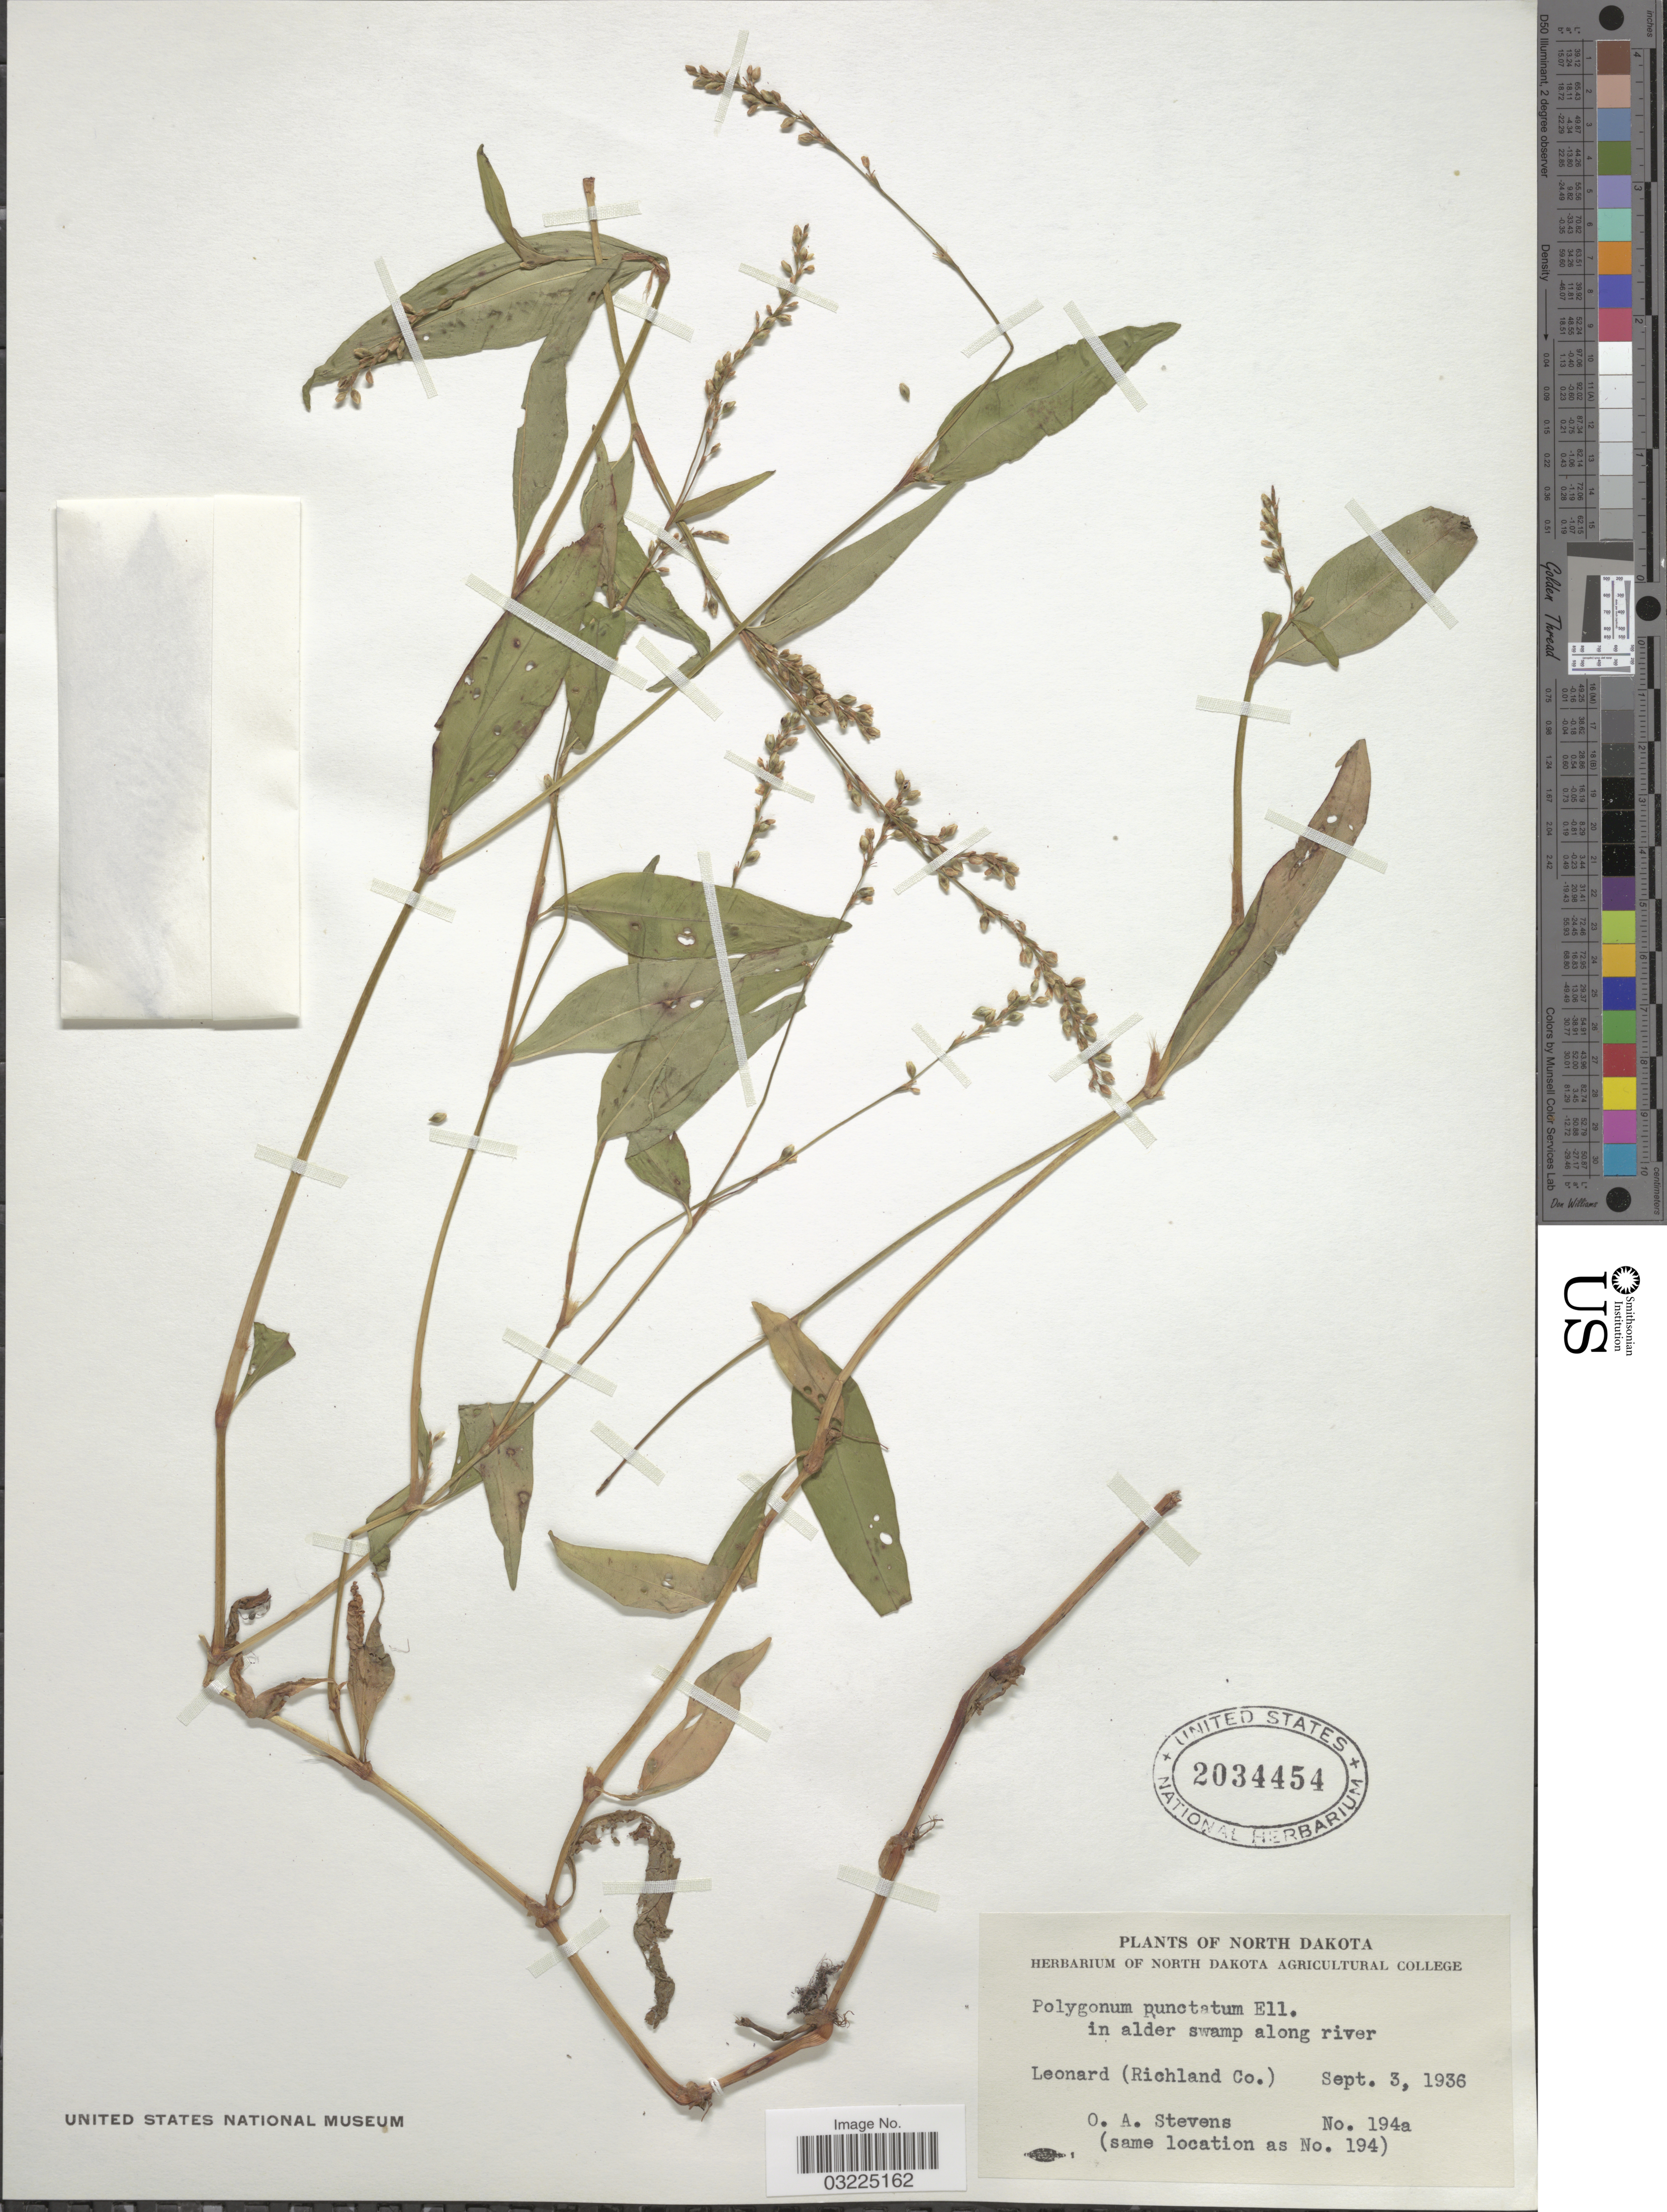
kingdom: Plantae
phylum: Tracheophyta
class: Magnoliopsida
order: Caryophyllales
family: Polygonaceae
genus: Persicaria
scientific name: Persicaria punctata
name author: (Elliott) Small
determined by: Atha, D. E.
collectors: O. A. Stevens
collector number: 194a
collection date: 1936-09-03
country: United States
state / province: North Dakota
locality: Leonard (Richland Co.)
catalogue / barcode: US 2034454